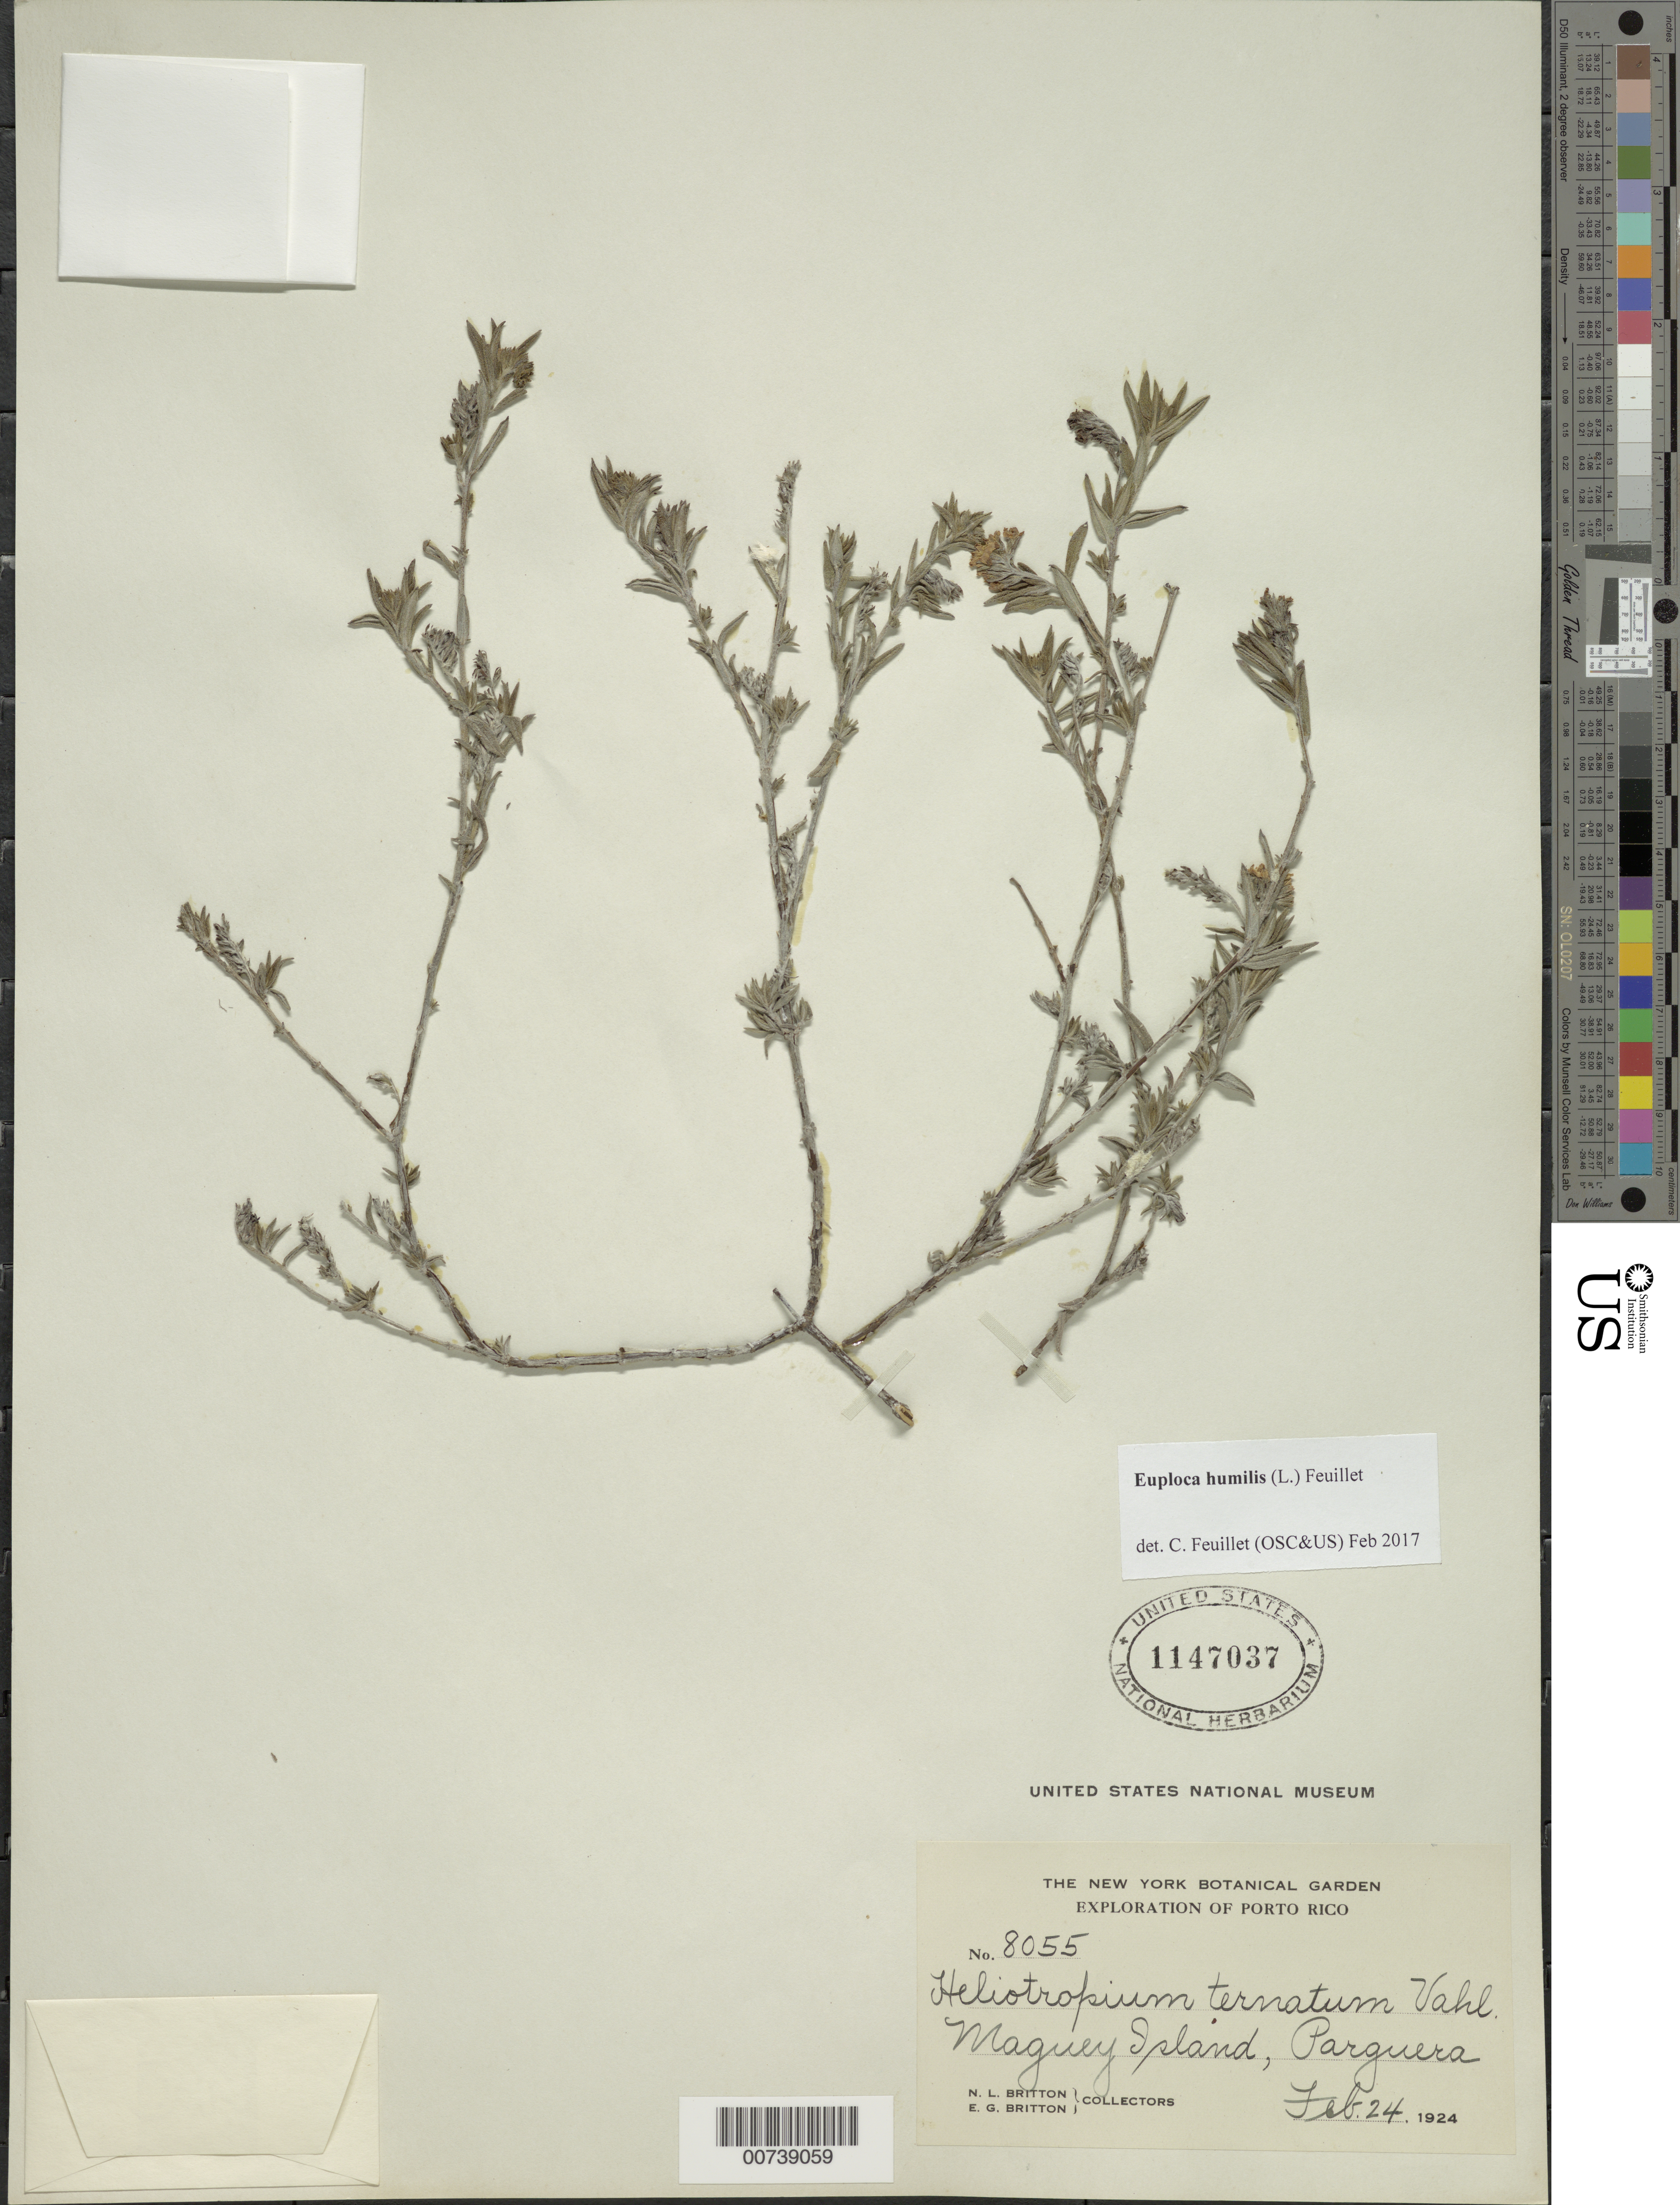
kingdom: Plantae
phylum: Tracheophyta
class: Magnoliopsida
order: Boraginales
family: Heliotropiaceae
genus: Euploca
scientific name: Euploca humilis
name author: (L.) Feuillet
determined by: Feuillet, C.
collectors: N. Britton & E. G. Britton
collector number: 8055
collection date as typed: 24 Feb 1924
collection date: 1924-02-24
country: Puerto Rico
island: Magueyes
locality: Maguey Island, Parguera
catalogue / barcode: US 1147037